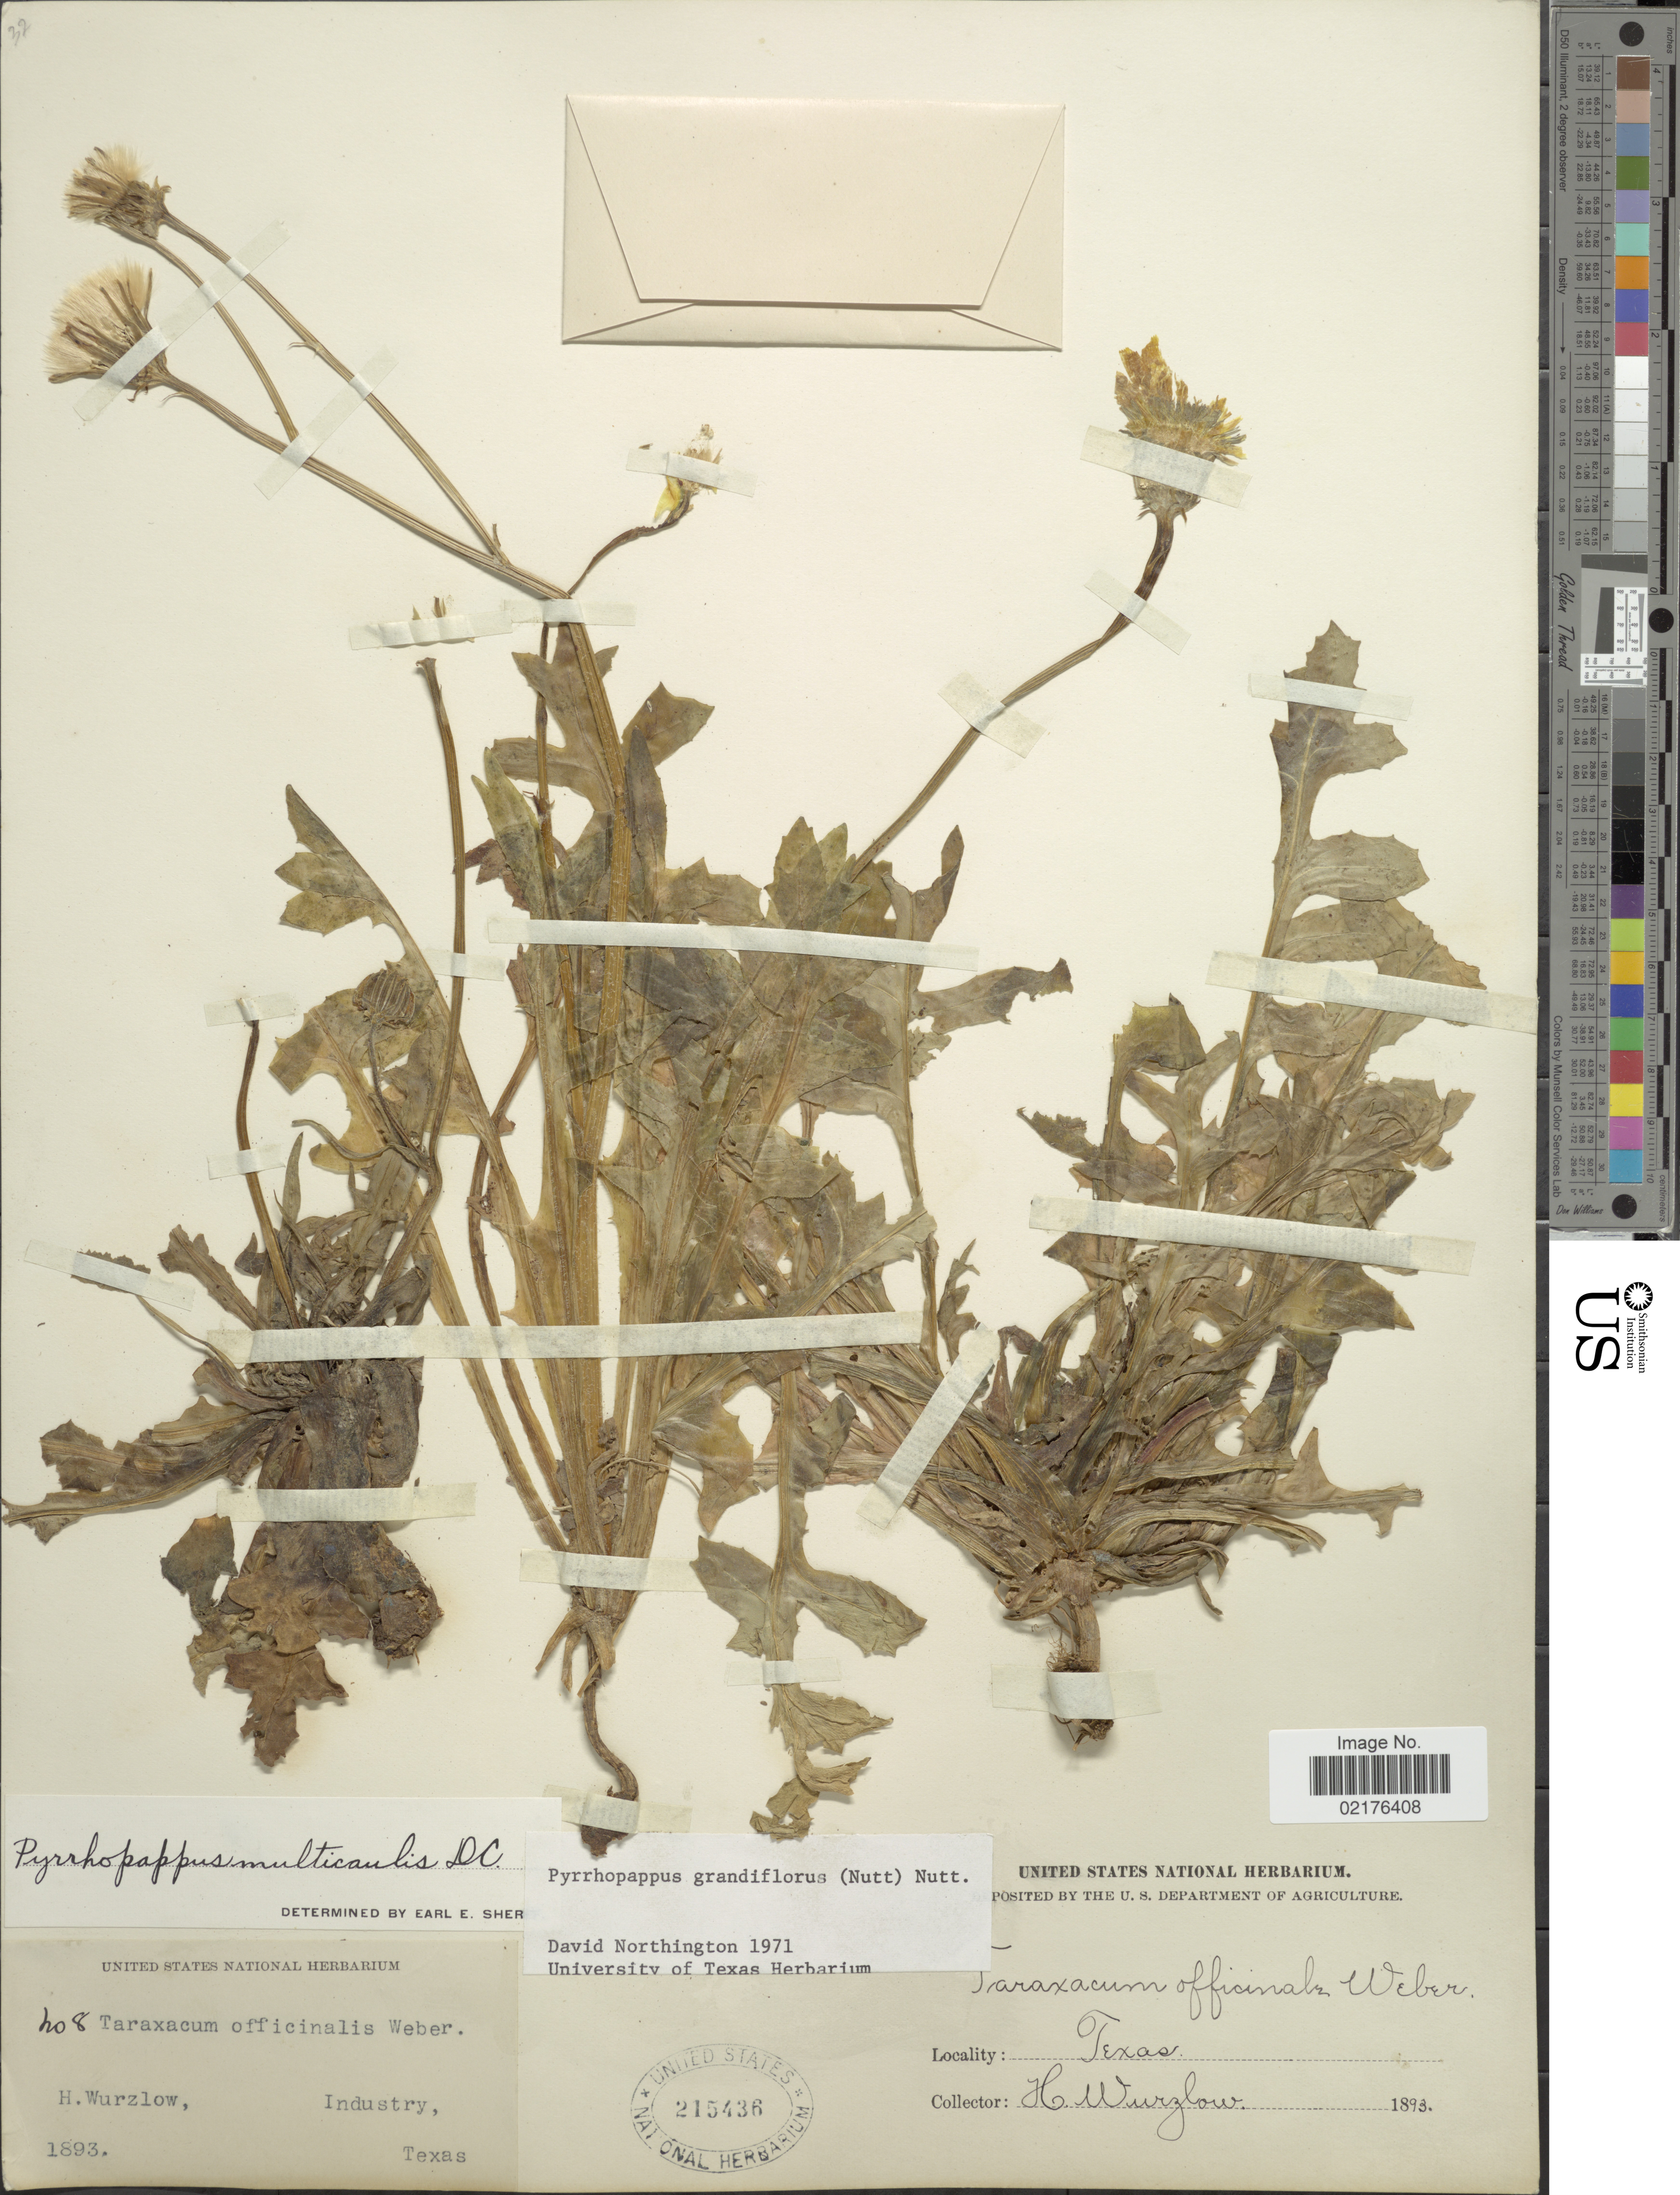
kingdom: Plantae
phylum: Tracheophyta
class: Magnoliopsida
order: Asterales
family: Asteraceae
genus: Pyrrhopappus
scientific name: Pyrrhopappus grandiflorus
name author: (Nutt.) Nutt.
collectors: H. Wurzlow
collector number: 8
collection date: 1893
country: United States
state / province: Texas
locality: Industry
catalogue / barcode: US 215436